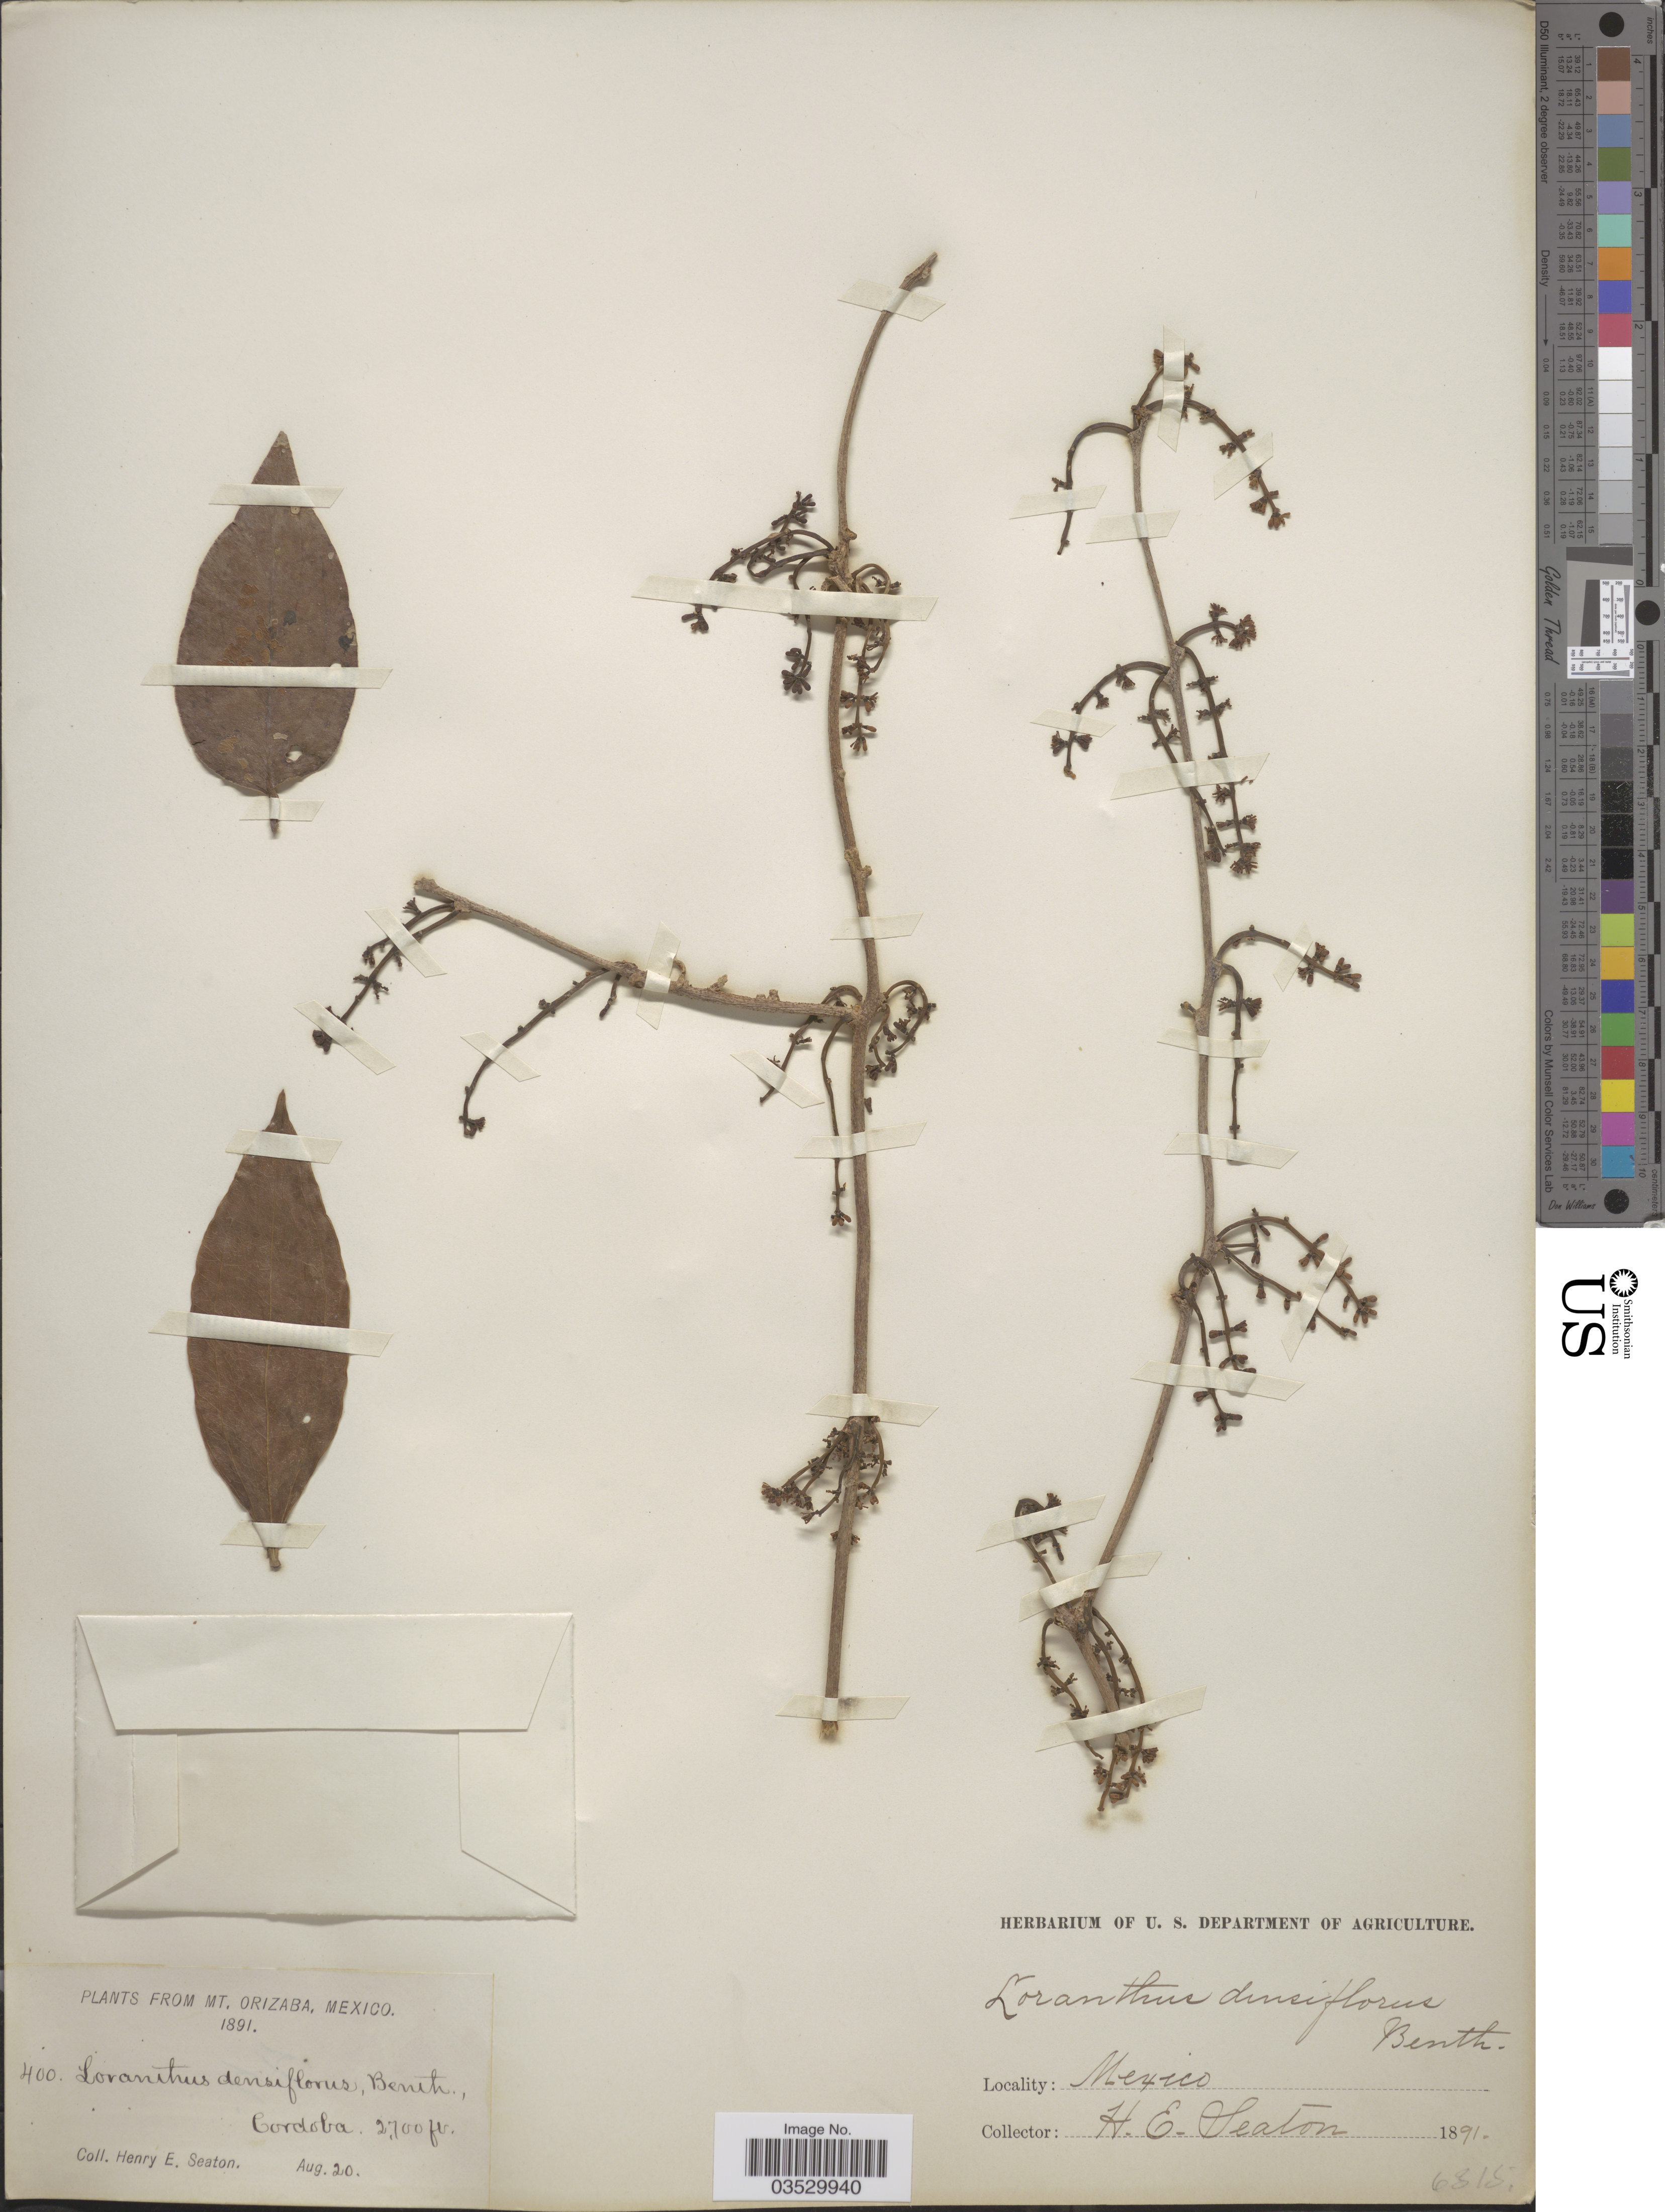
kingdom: Plantae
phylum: Tracheophyta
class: Magnoliopsida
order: Santalales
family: Loranthaceae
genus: Struthanthus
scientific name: Struthanthus densiflorus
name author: (Benth.) Standl.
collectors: H. E. Seaton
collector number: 400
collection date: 1891-08-20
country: Mexico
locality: Mt. Orizaba. Cordoba.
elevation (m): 823